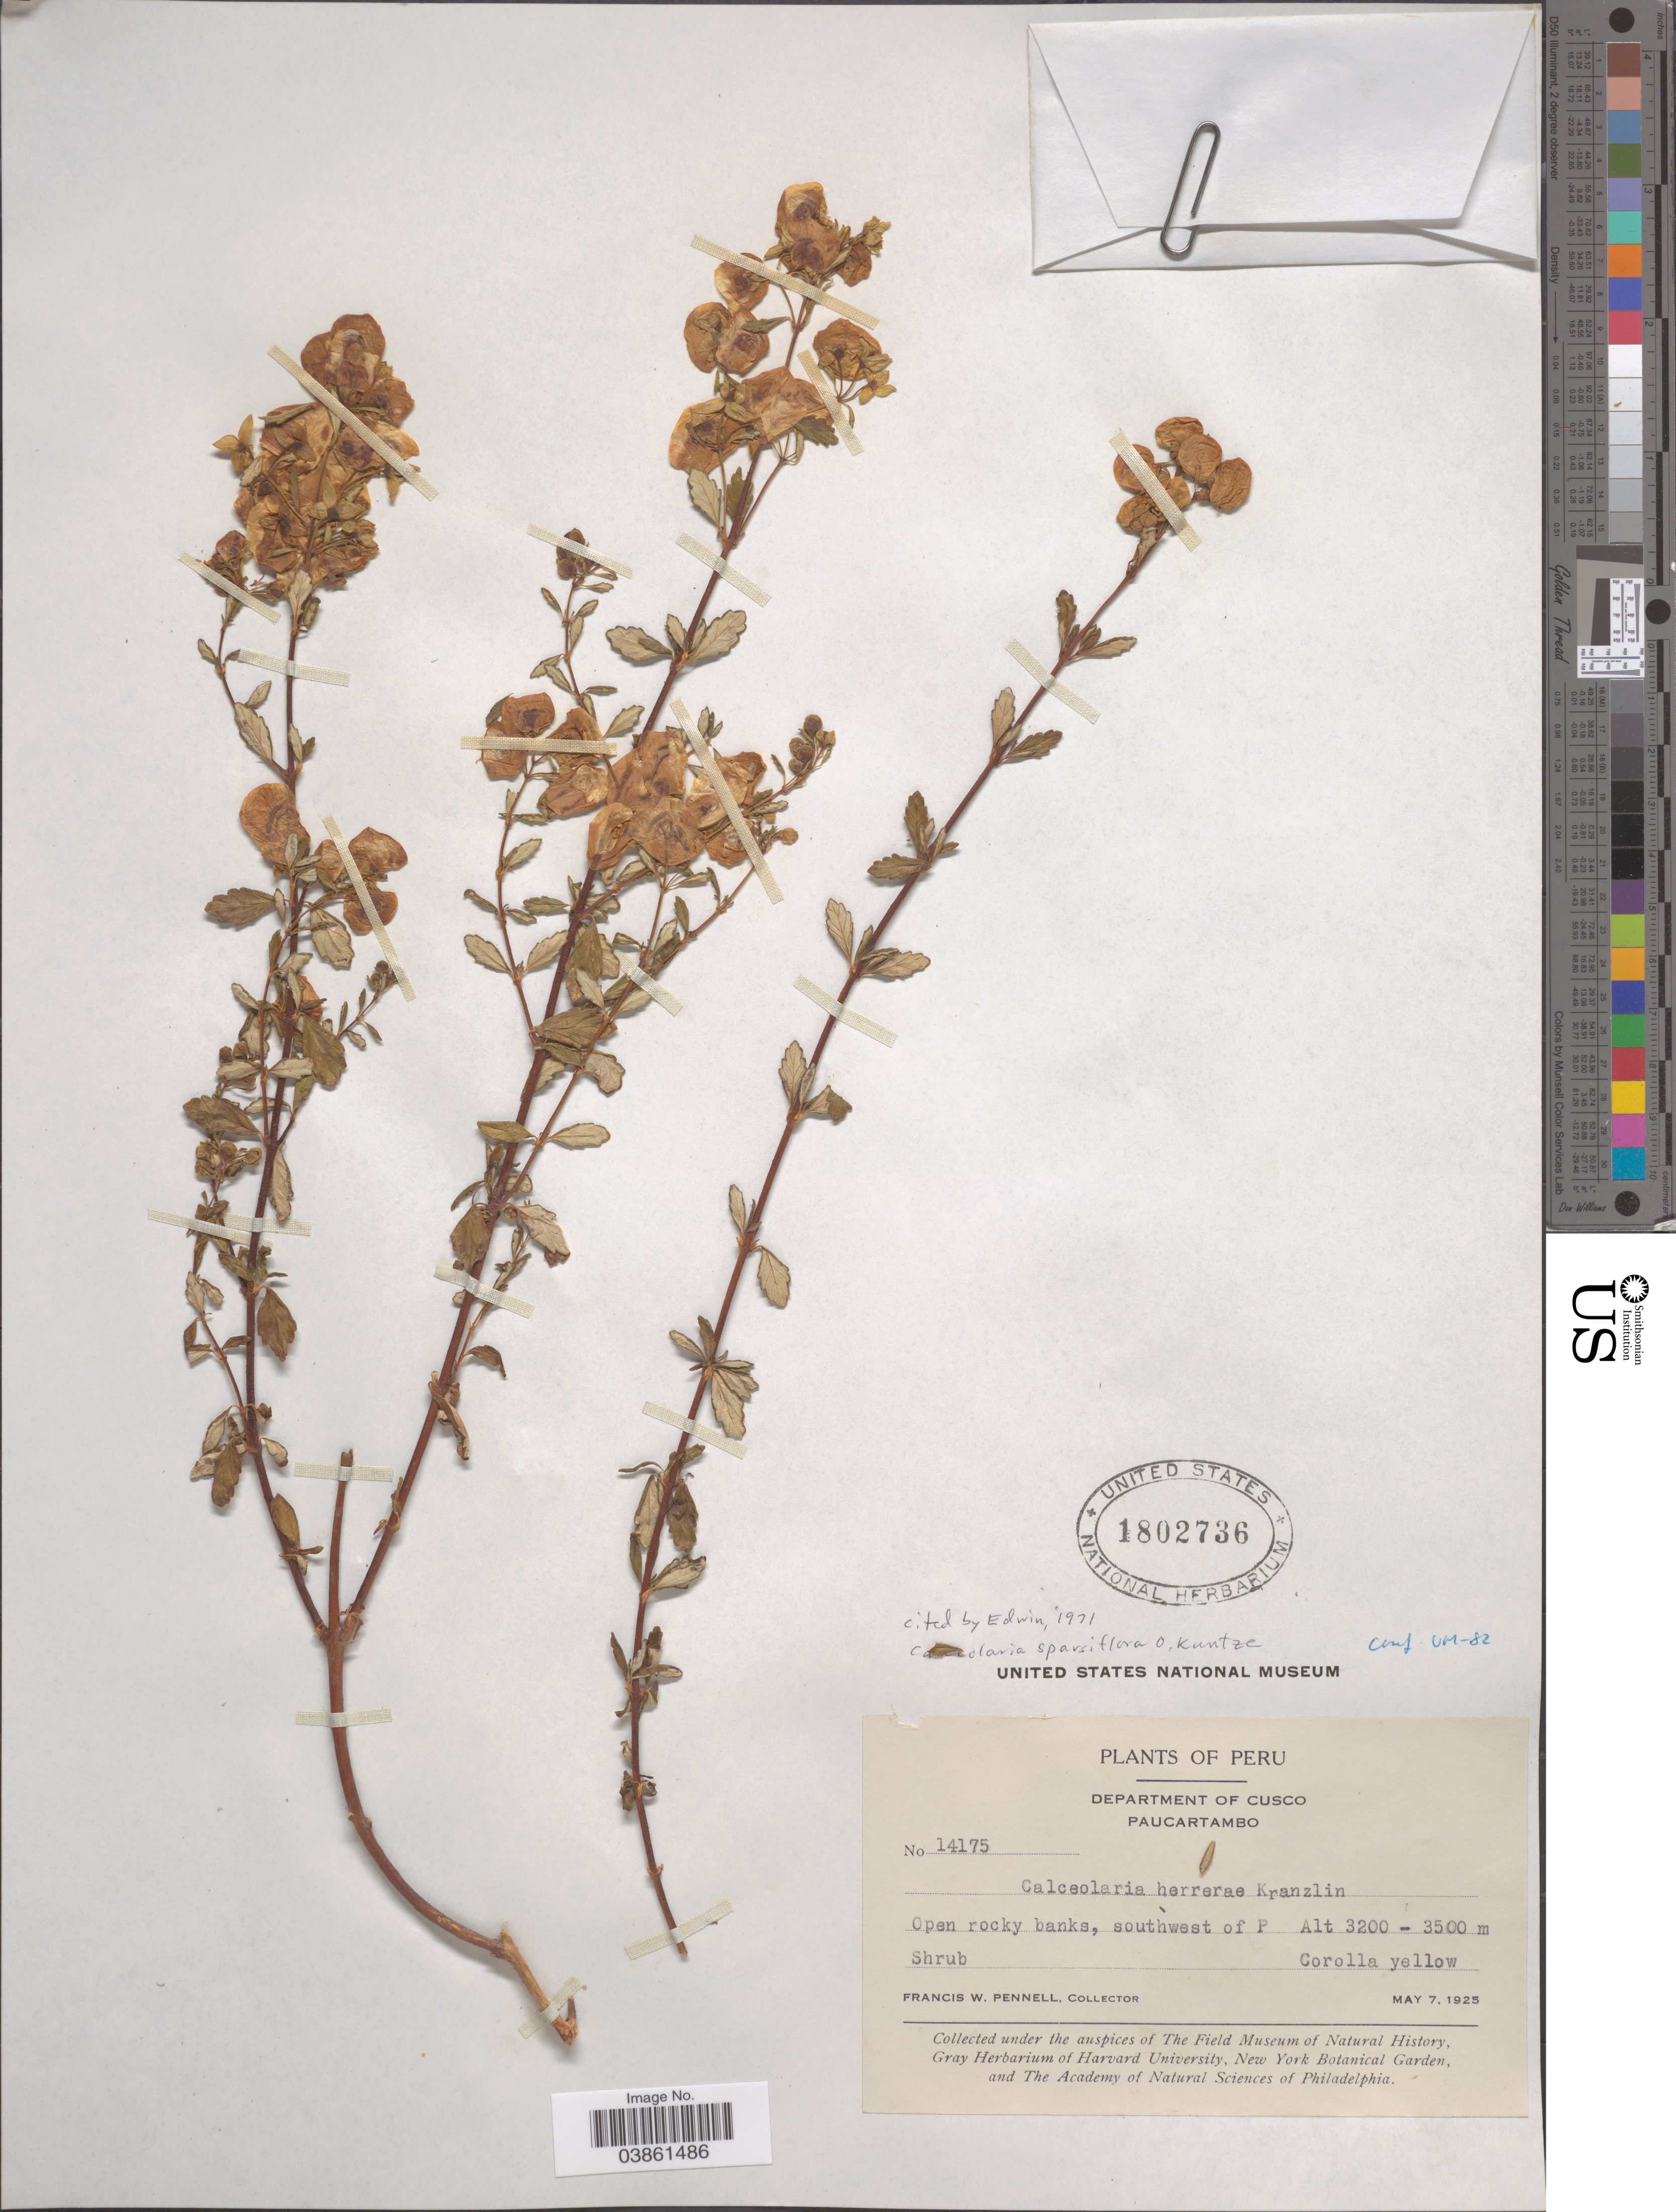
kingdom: Plantae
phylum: Tracheophyta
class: Magnoliopsida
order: Lamiales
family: Calceolariaceae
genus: Calceolaria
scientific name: Calceolaria sparsiflora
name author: Kuntze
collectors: F. W. Pennell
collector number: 14175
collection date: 1925-05-07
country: Peru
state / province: Cusco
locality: Department of Cusco. Paucartambo. Open rocky banks, southwest of P.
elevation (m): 3200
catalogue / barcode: US 1802736